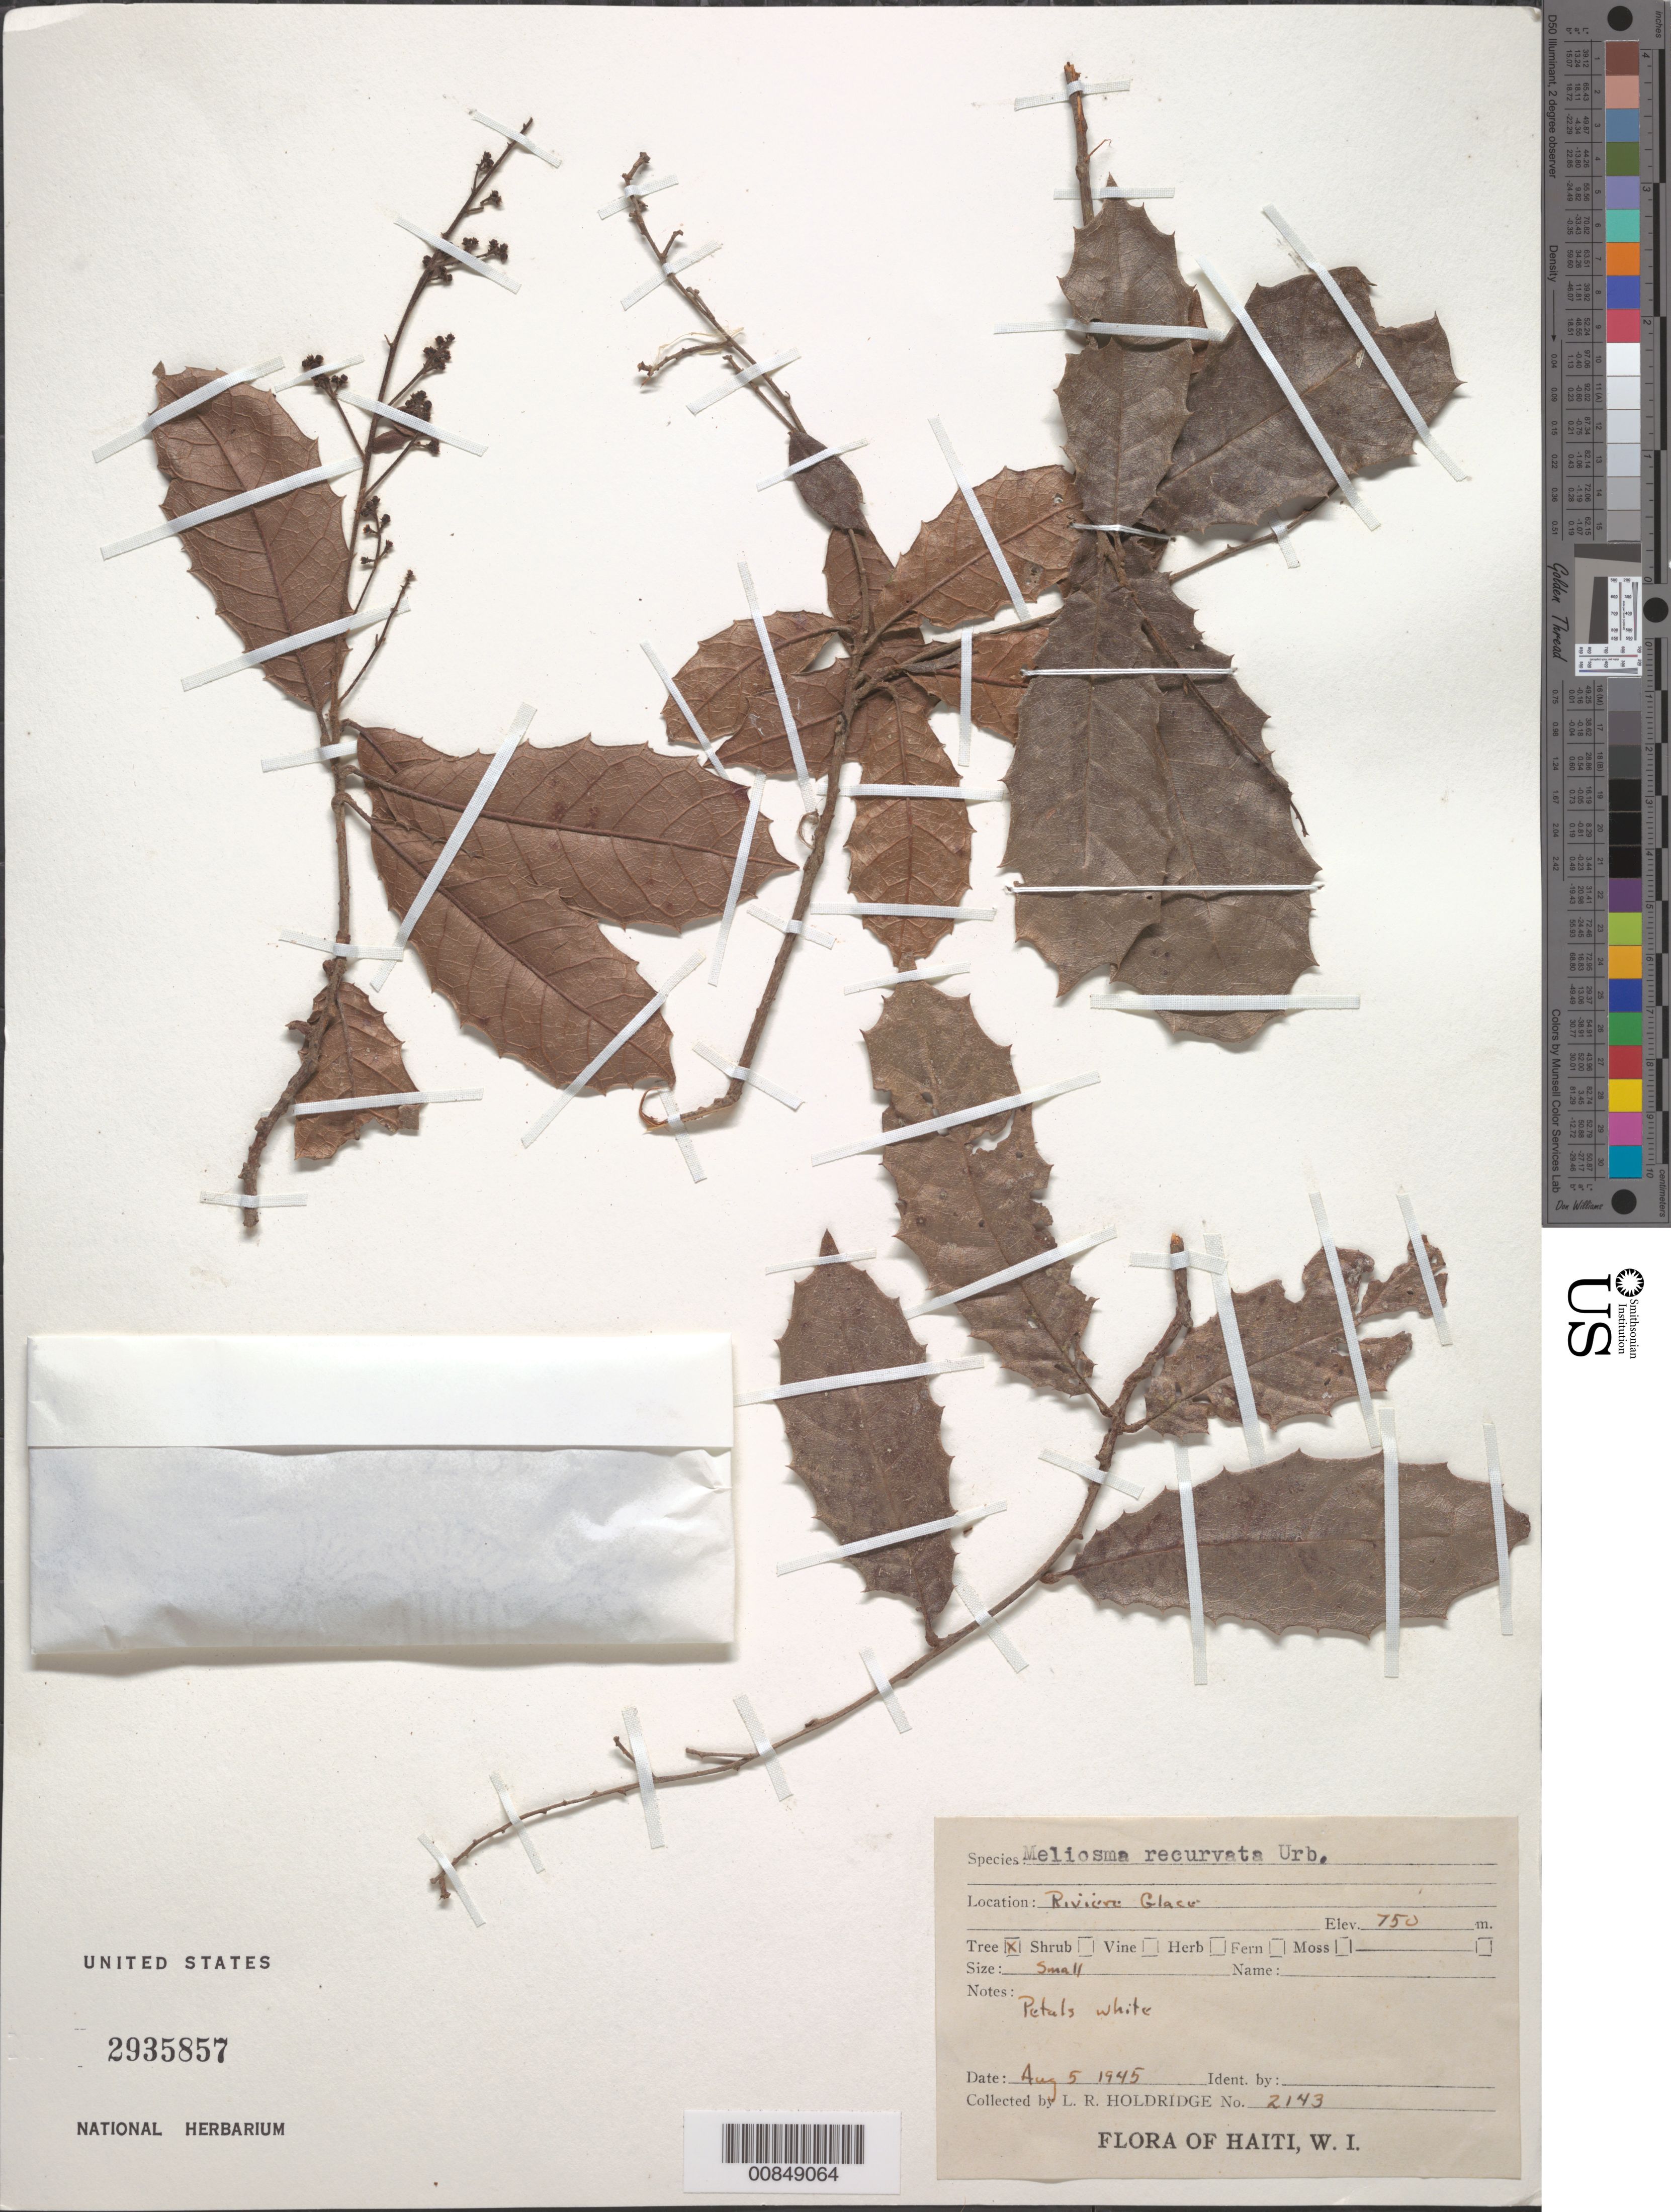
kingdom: Plantae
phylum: Tracheophyta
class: Magnoliopsida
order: Proteales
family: Sabiaceae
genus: Meliosma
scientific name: Meliosma recurvata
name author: Urb.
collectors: L. Holdridge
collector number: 2143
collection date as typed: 05 Aug 1945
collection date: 1945-08-05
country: Haiti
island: Hispaniola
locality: Rivière Glace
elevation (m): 750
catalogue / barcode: US 2935857